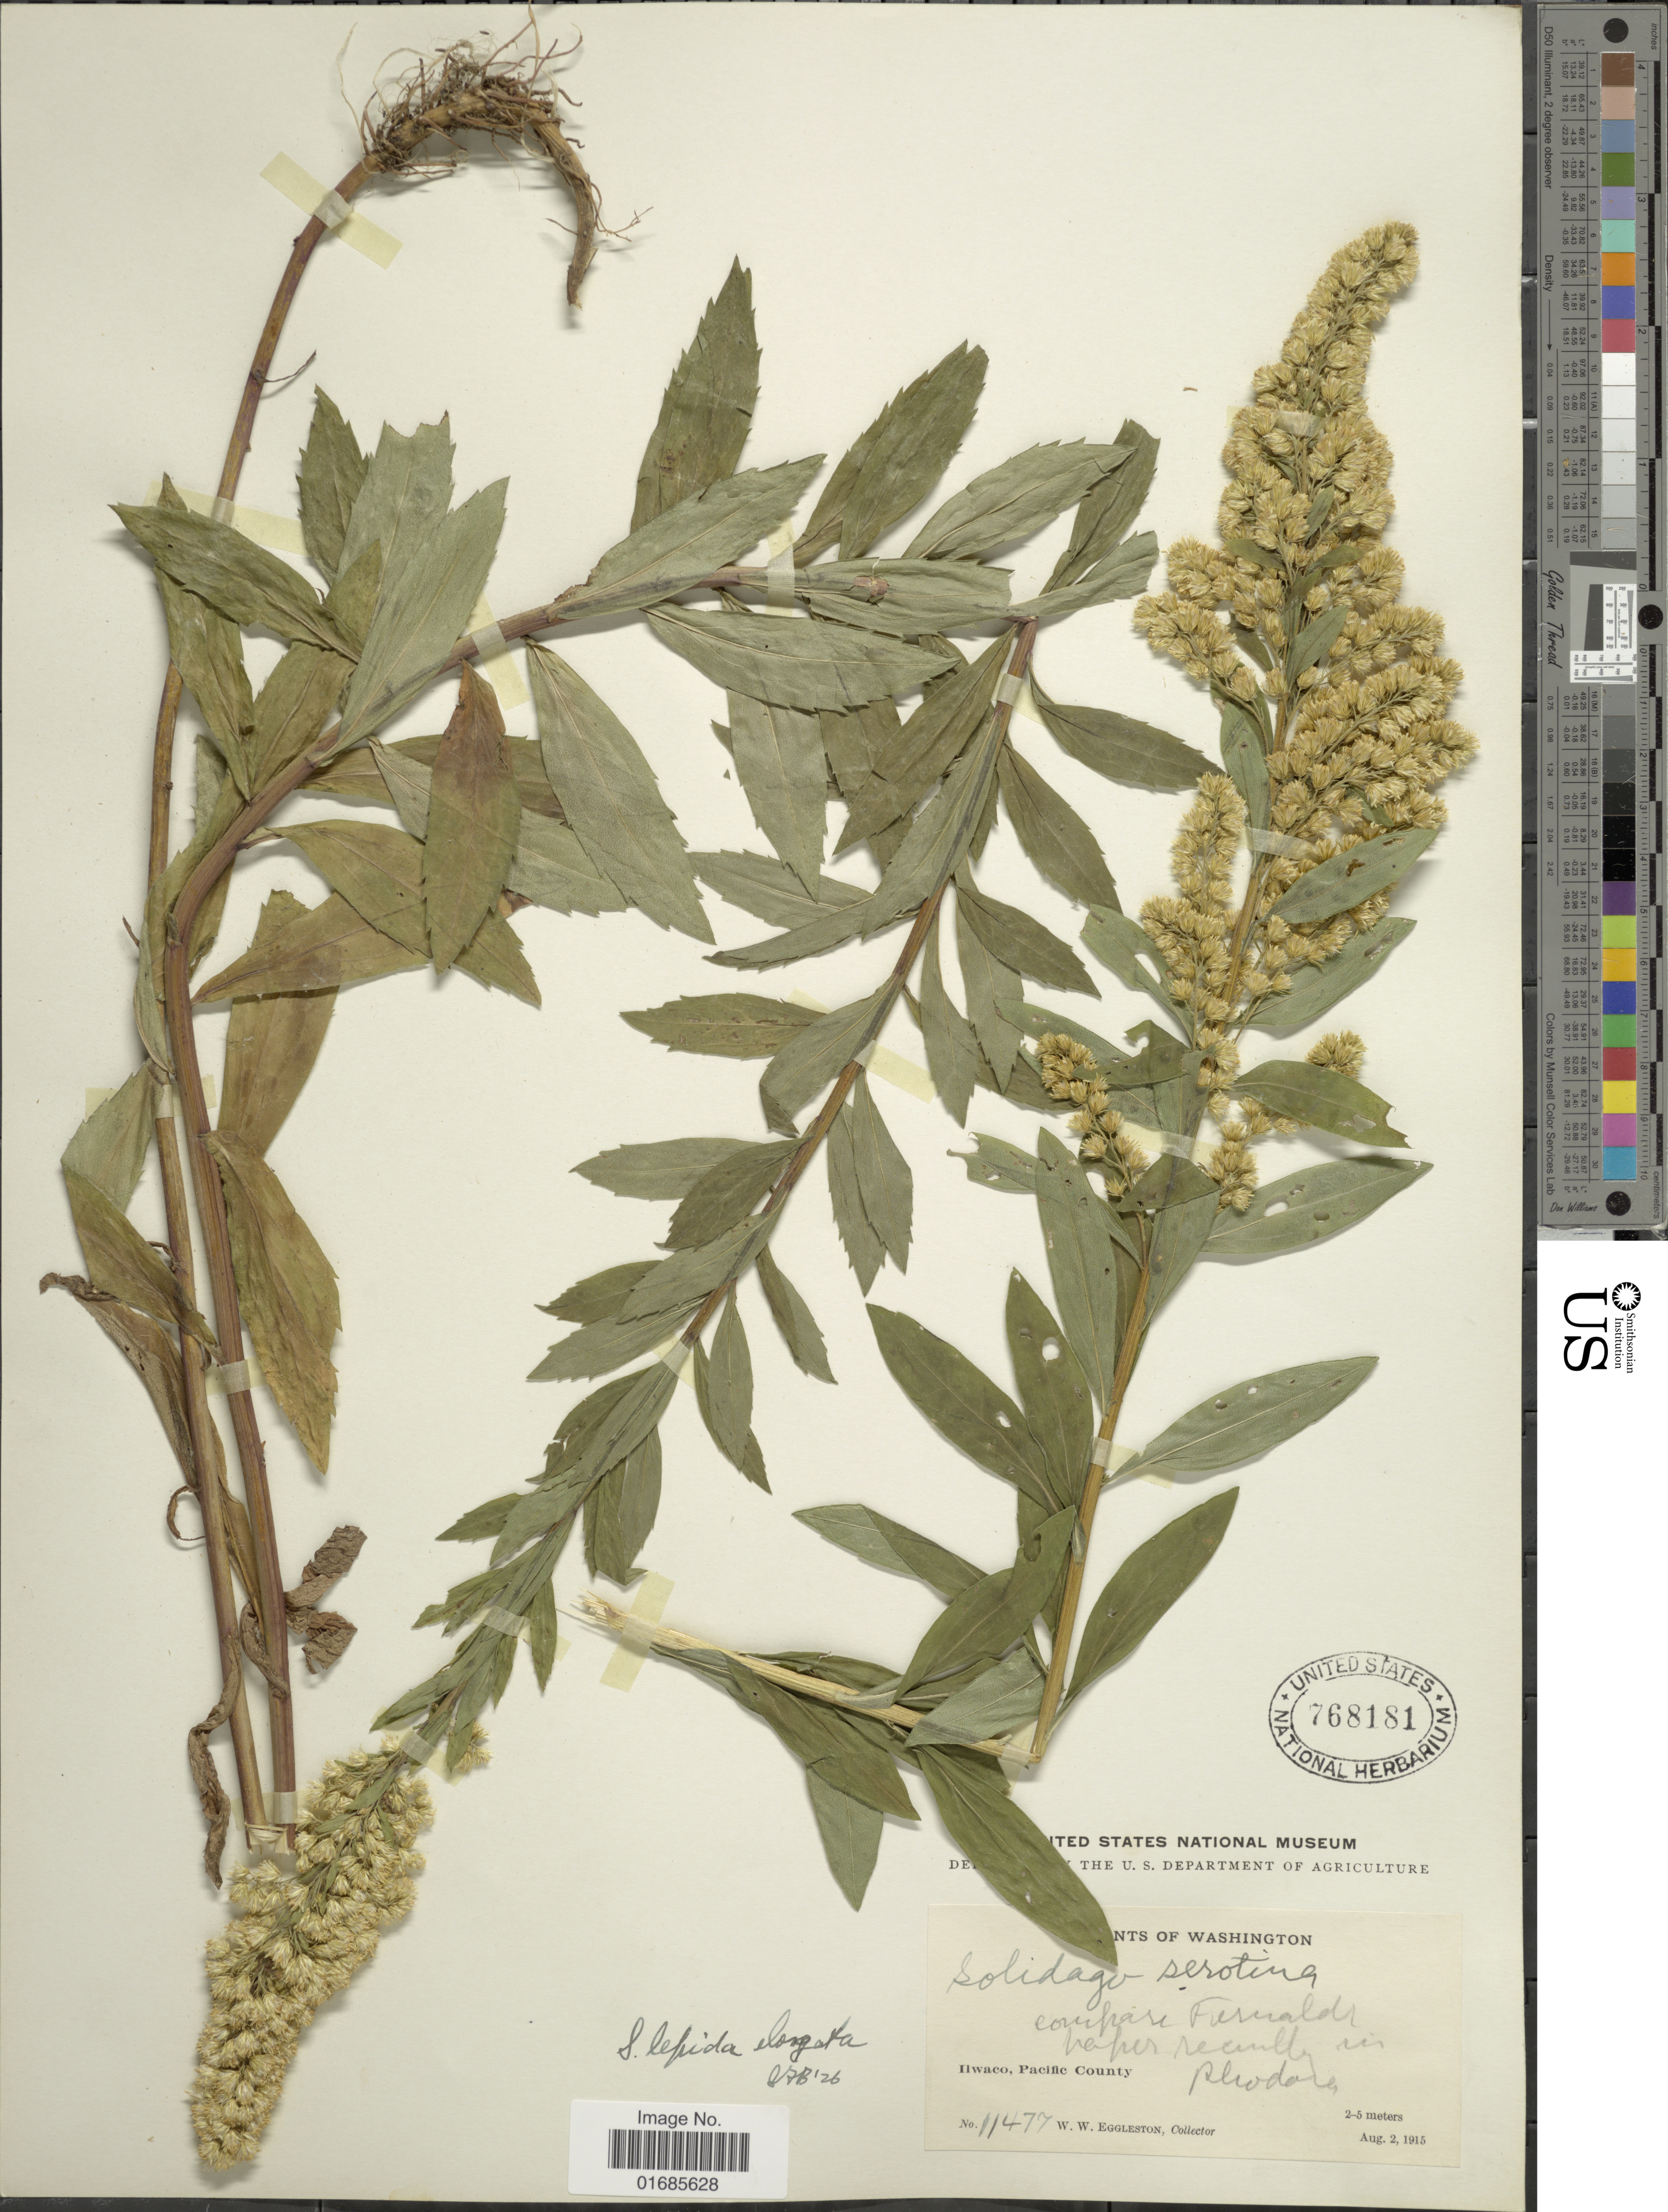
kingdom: Plantae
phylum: Tracheophyta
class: Magnoliopsida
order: Asterales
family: Asteraceae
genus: Solidago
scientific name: Solidago canadensis var. salebrosa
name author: (Piper) M.E. Jones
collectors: W. W. Eggleston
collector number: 11477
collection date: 1915-08-02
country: United States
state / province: Washington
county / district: Pacific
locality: Ilwaco, Pacific County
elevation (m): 2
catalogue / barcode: US 768181